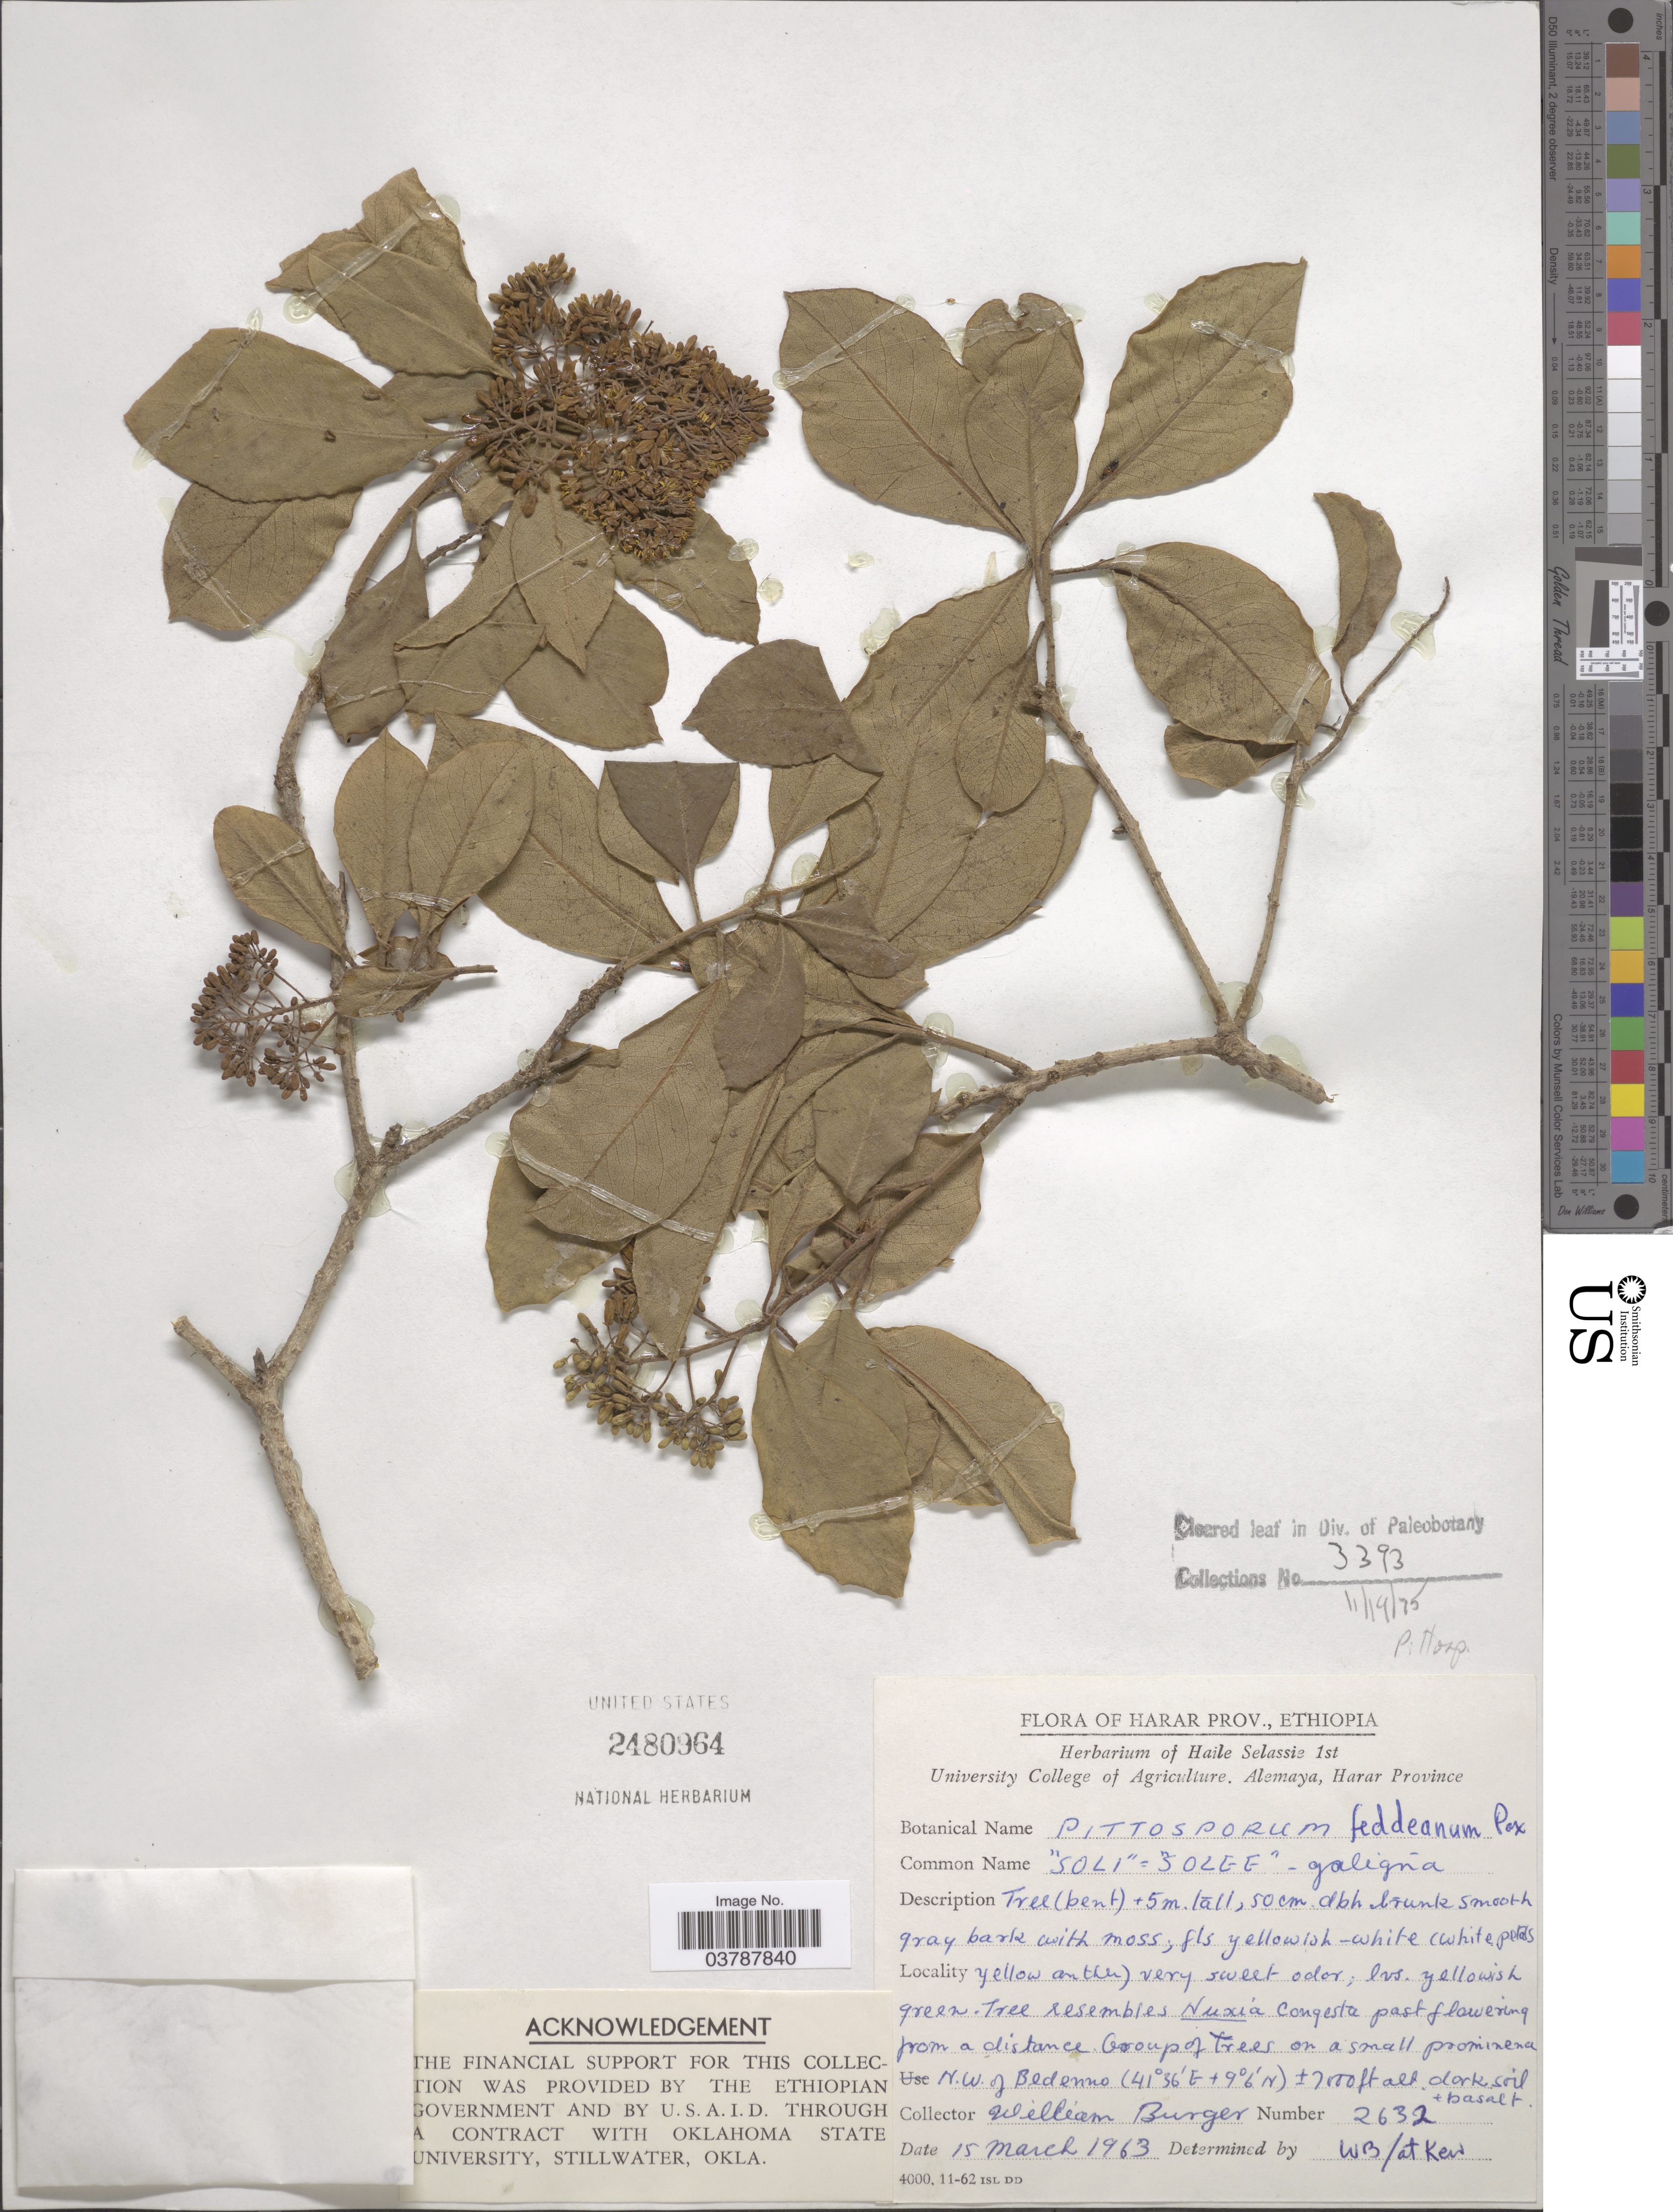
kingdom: Plantae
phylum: Tracheophyta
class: Magnoliopsida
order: Apiales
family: Pittosporaceae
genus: Pittosporum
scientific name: Pittosporum feddeanum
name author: Pax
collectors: W. Burger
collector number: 2632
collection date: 1963-03-15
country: Ethiopia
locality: Harar Prov. N.W. of Bedenno.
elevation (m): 2134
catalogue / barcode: US 2480964